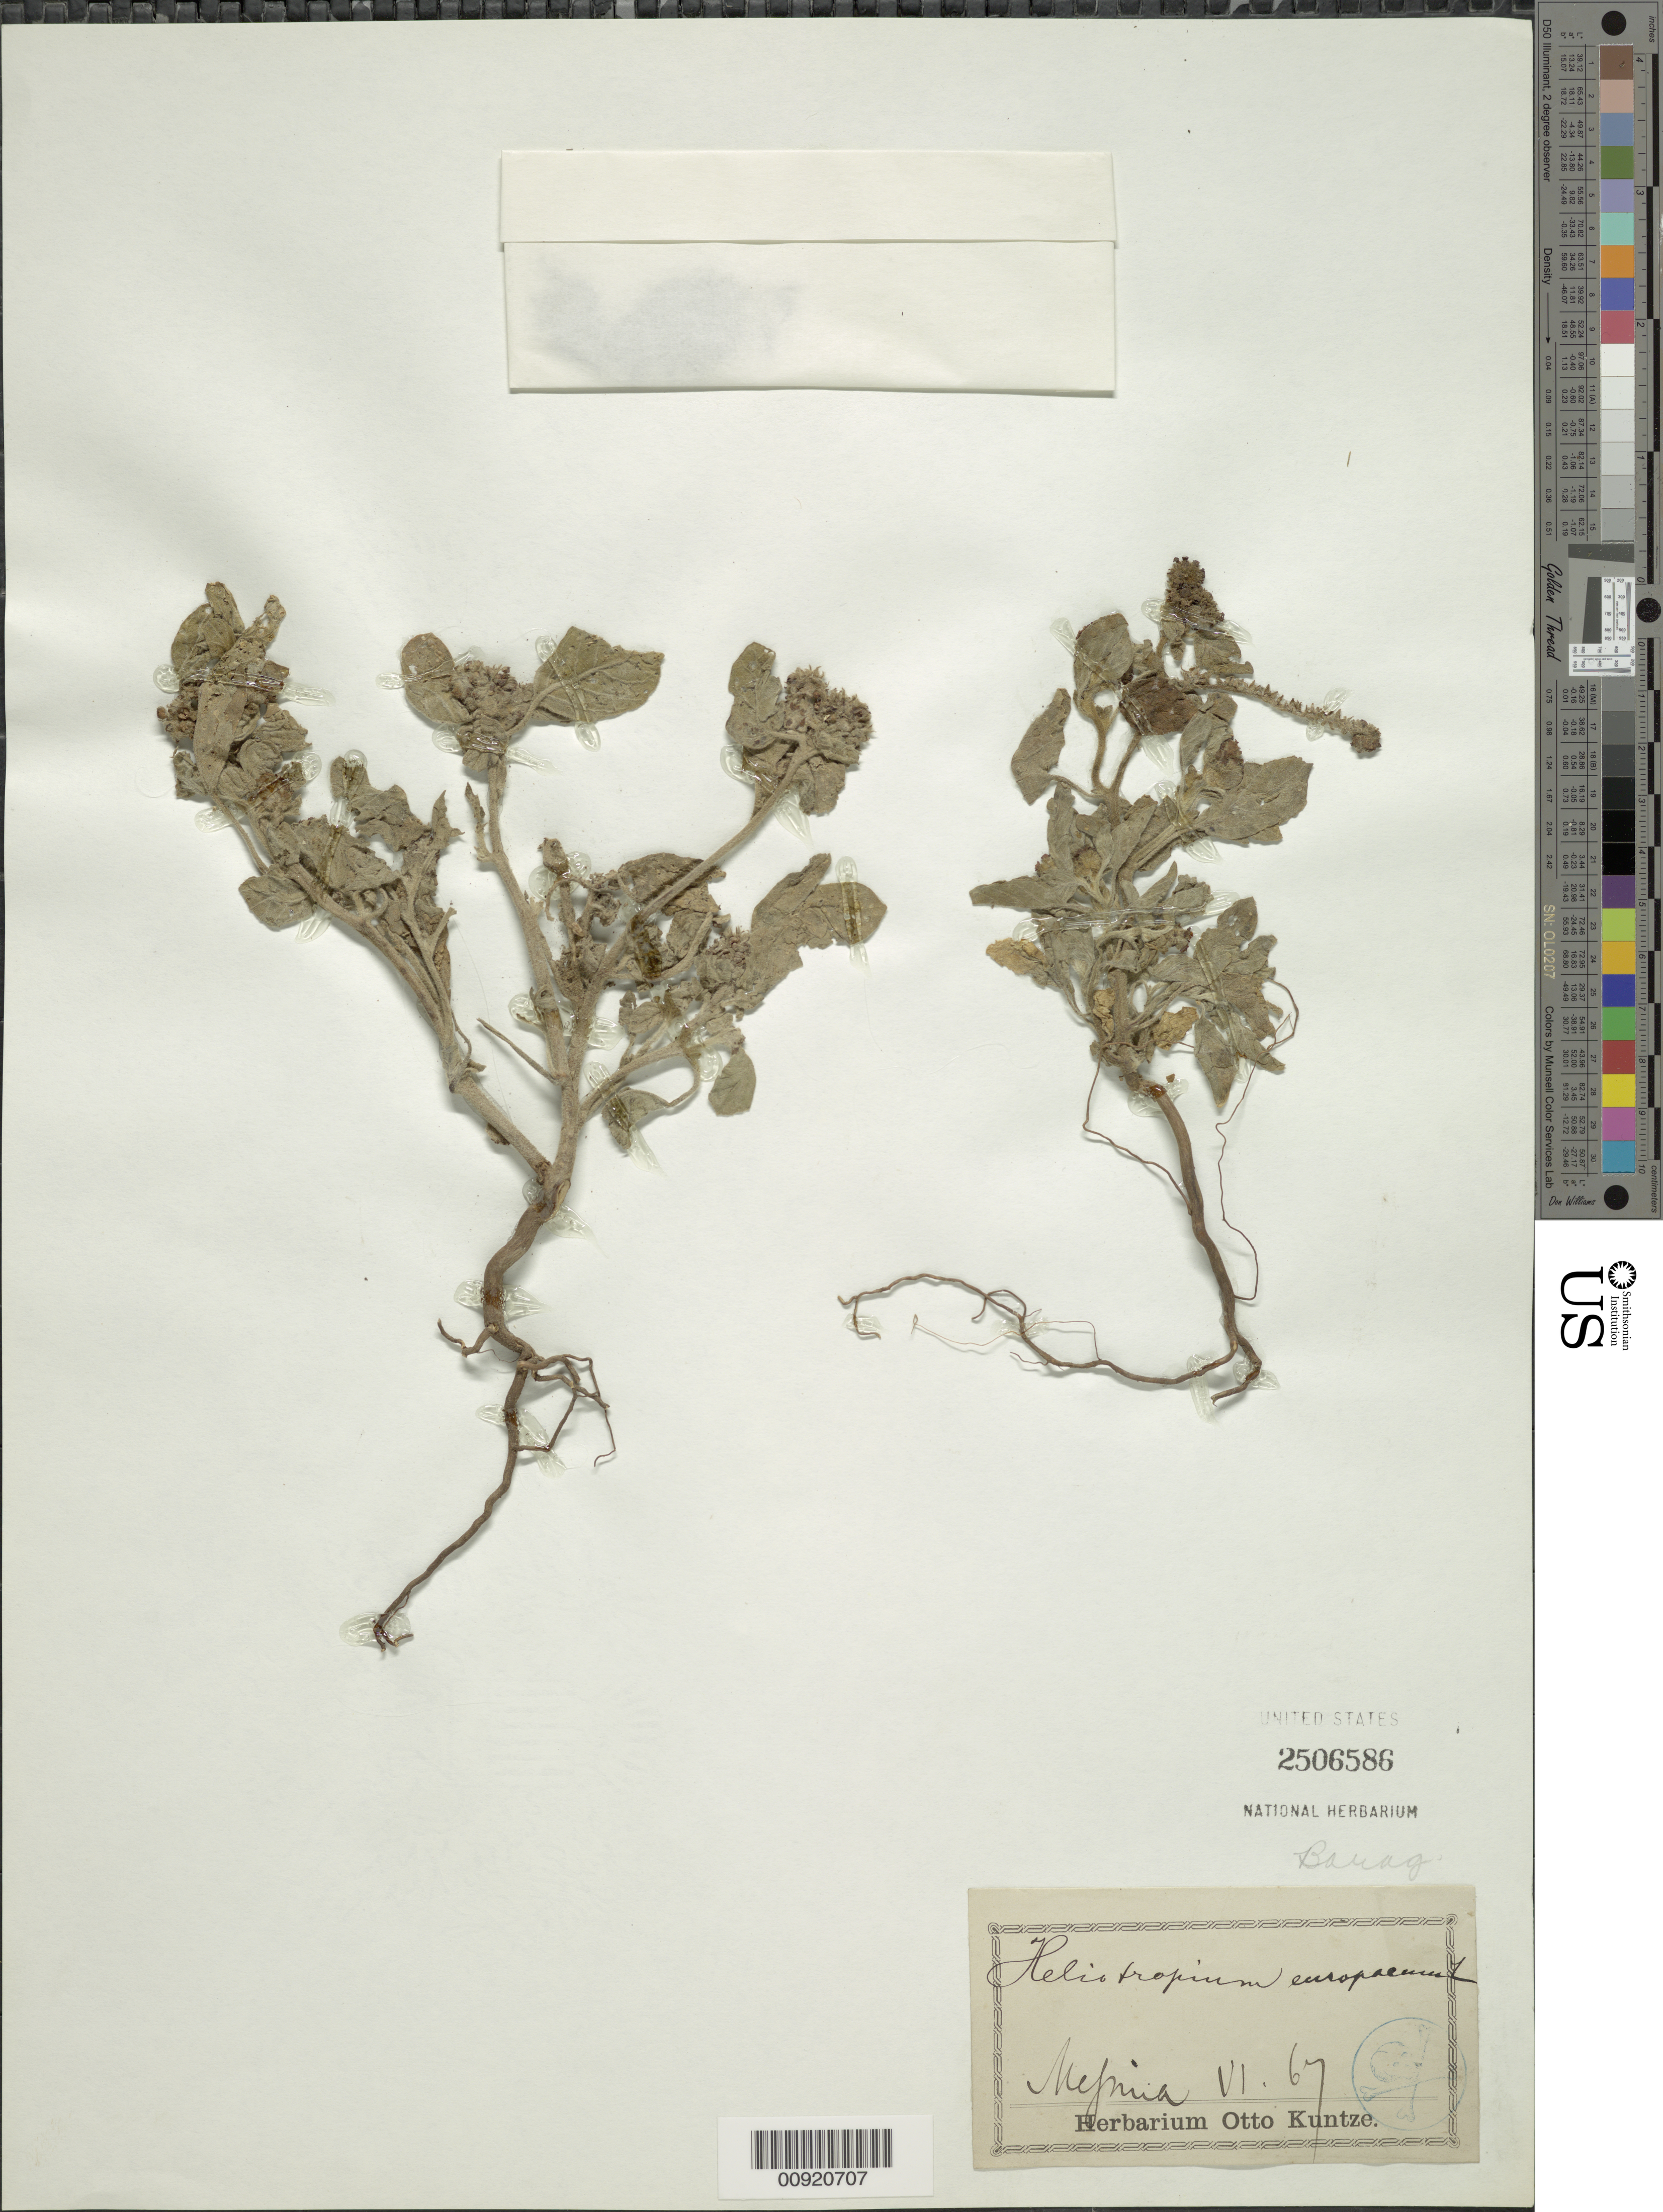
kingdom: Plantae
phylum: Tracheophyta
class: Magnoliopsida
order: Boraginales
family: Heliotropiaceae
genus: Heliotropium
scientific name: Heliotropium europaeum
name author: L.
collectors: C.E.O. Kuntze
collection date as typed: Jun 1867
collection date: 1867-06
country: Italy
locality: Messina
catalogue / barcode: US 2506586